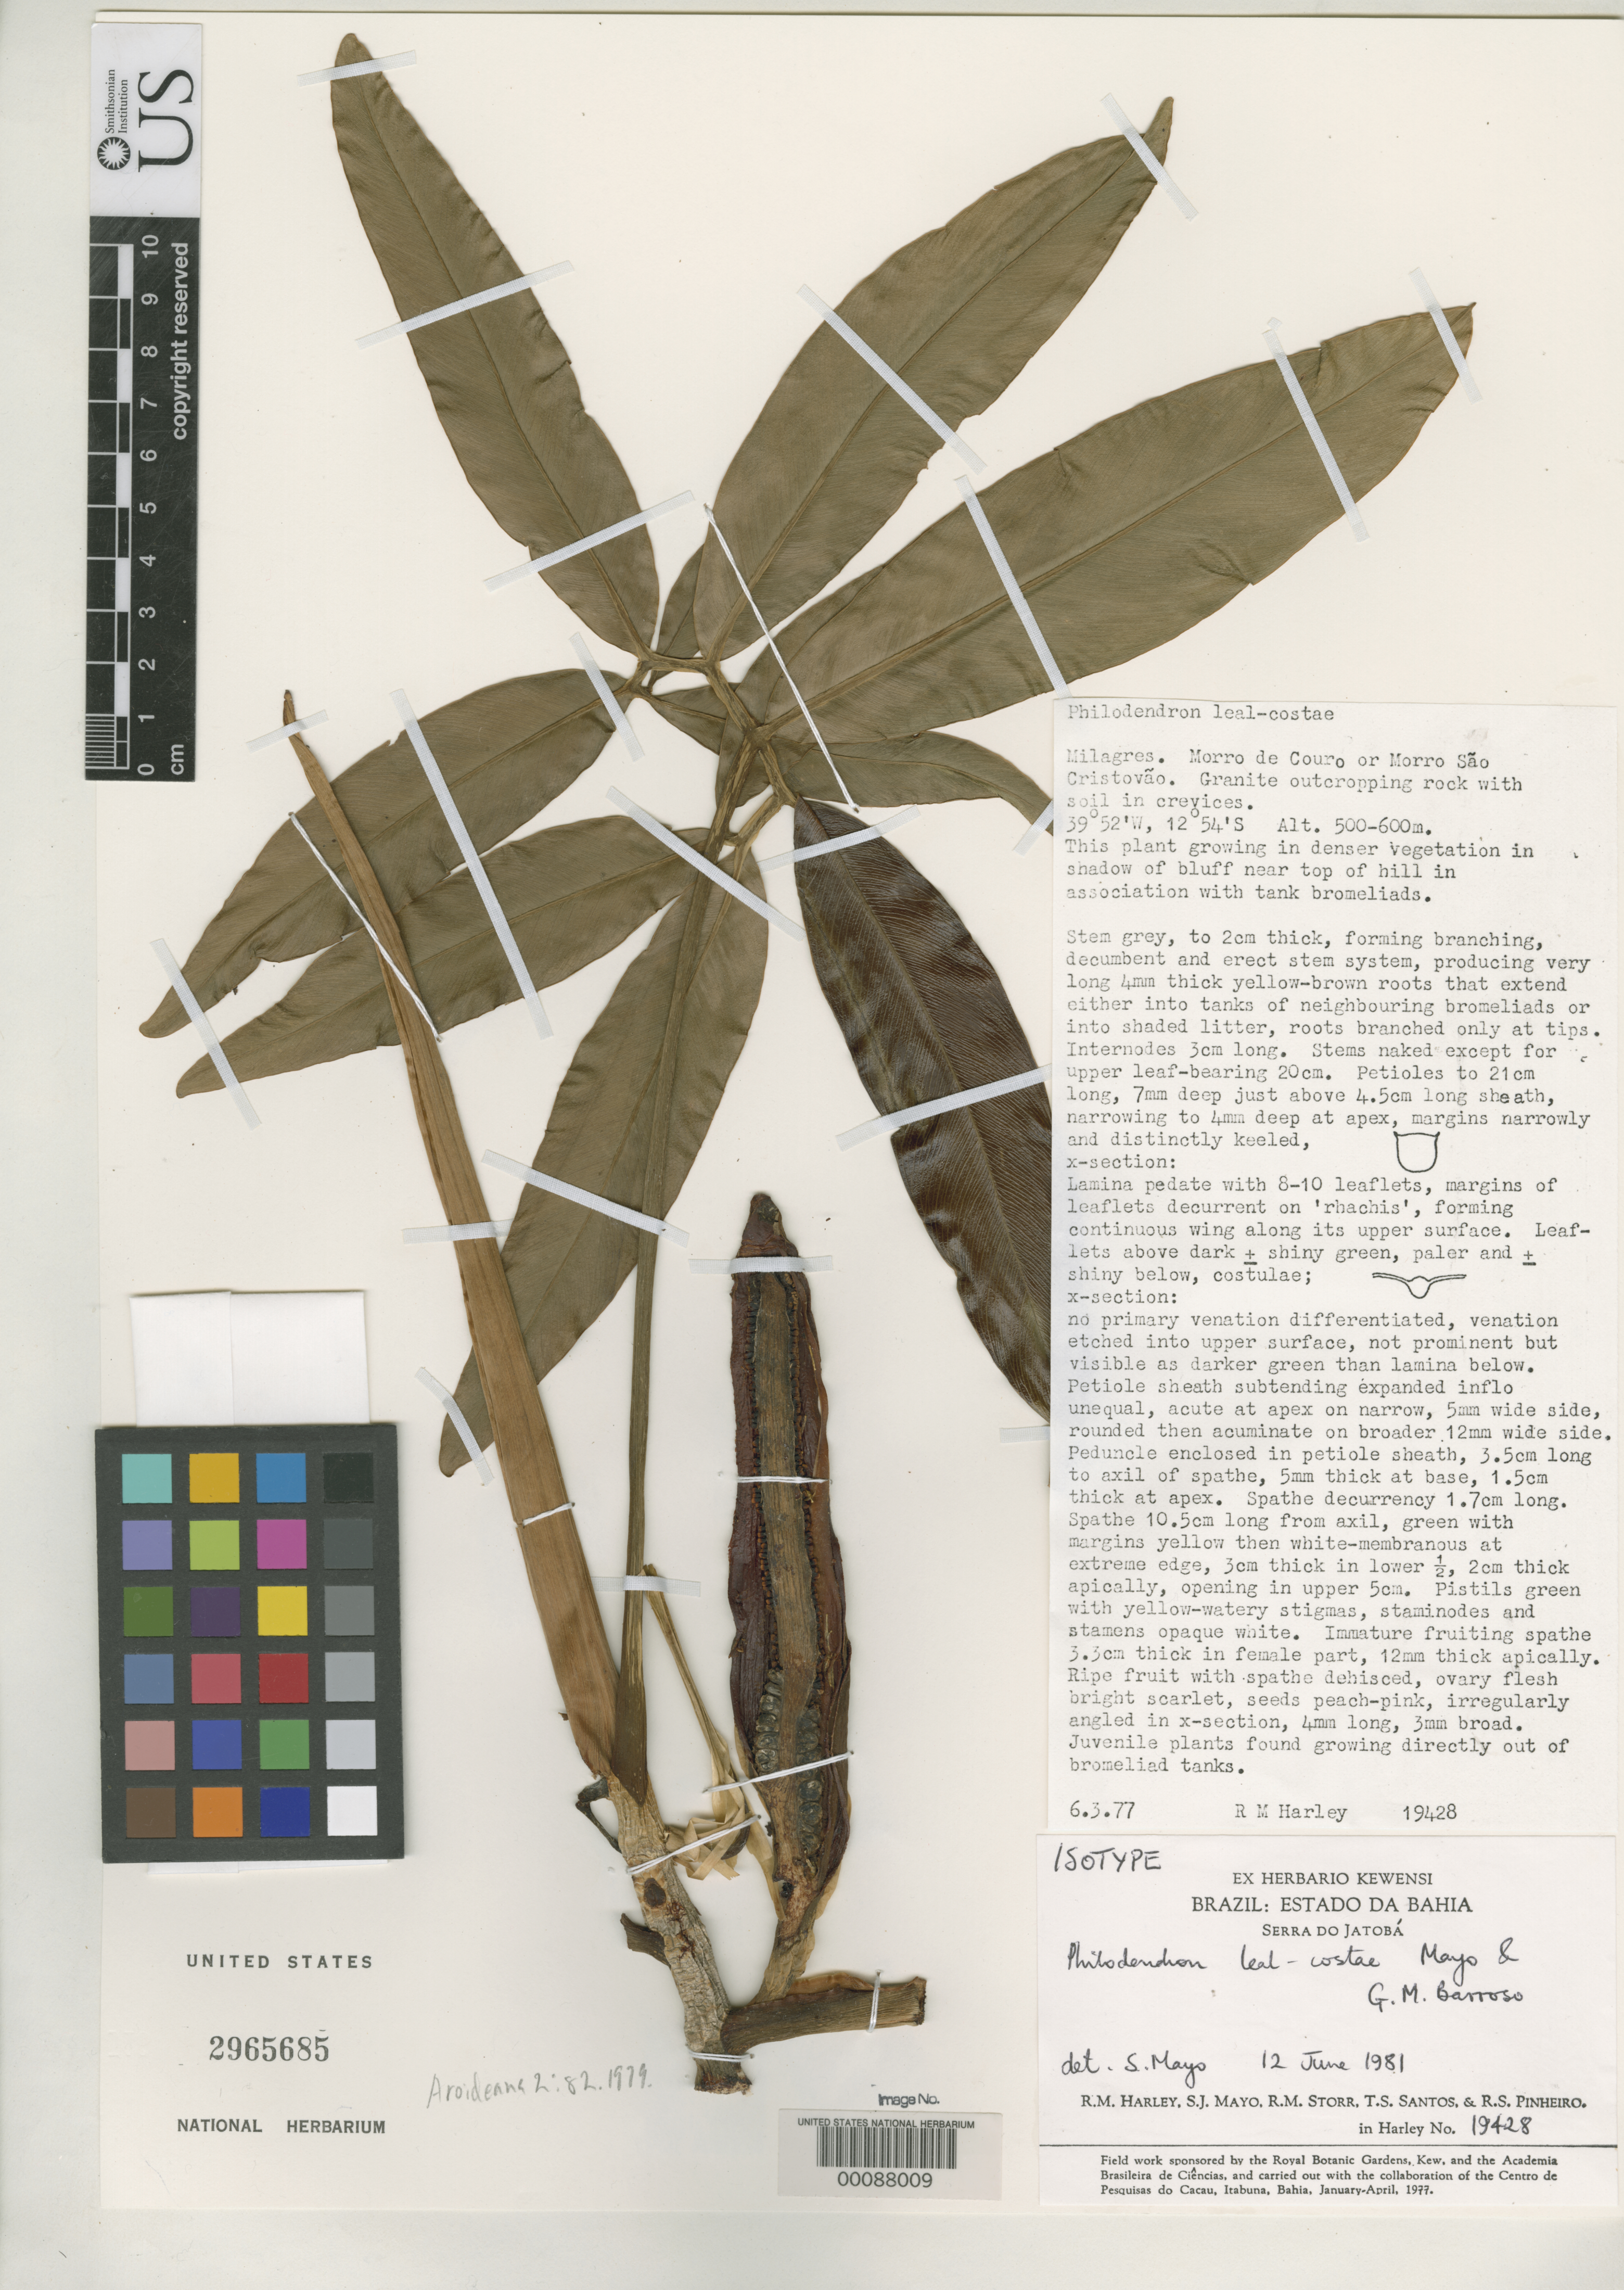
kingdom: Plantae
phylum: Tracheophyta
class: Liliopsida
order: Alismatales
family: Araceae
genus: Philodendron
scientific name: Philodendron leal-costae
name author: Mayo & G.M. Barroso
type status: Isotype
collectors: R. M. Harley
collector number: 19428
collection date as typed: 06 Mar 1977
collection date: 1977-03-06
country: Brazil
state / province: Bahia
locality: Serra do Jatoba, Milagres.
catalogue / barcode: US 2965685